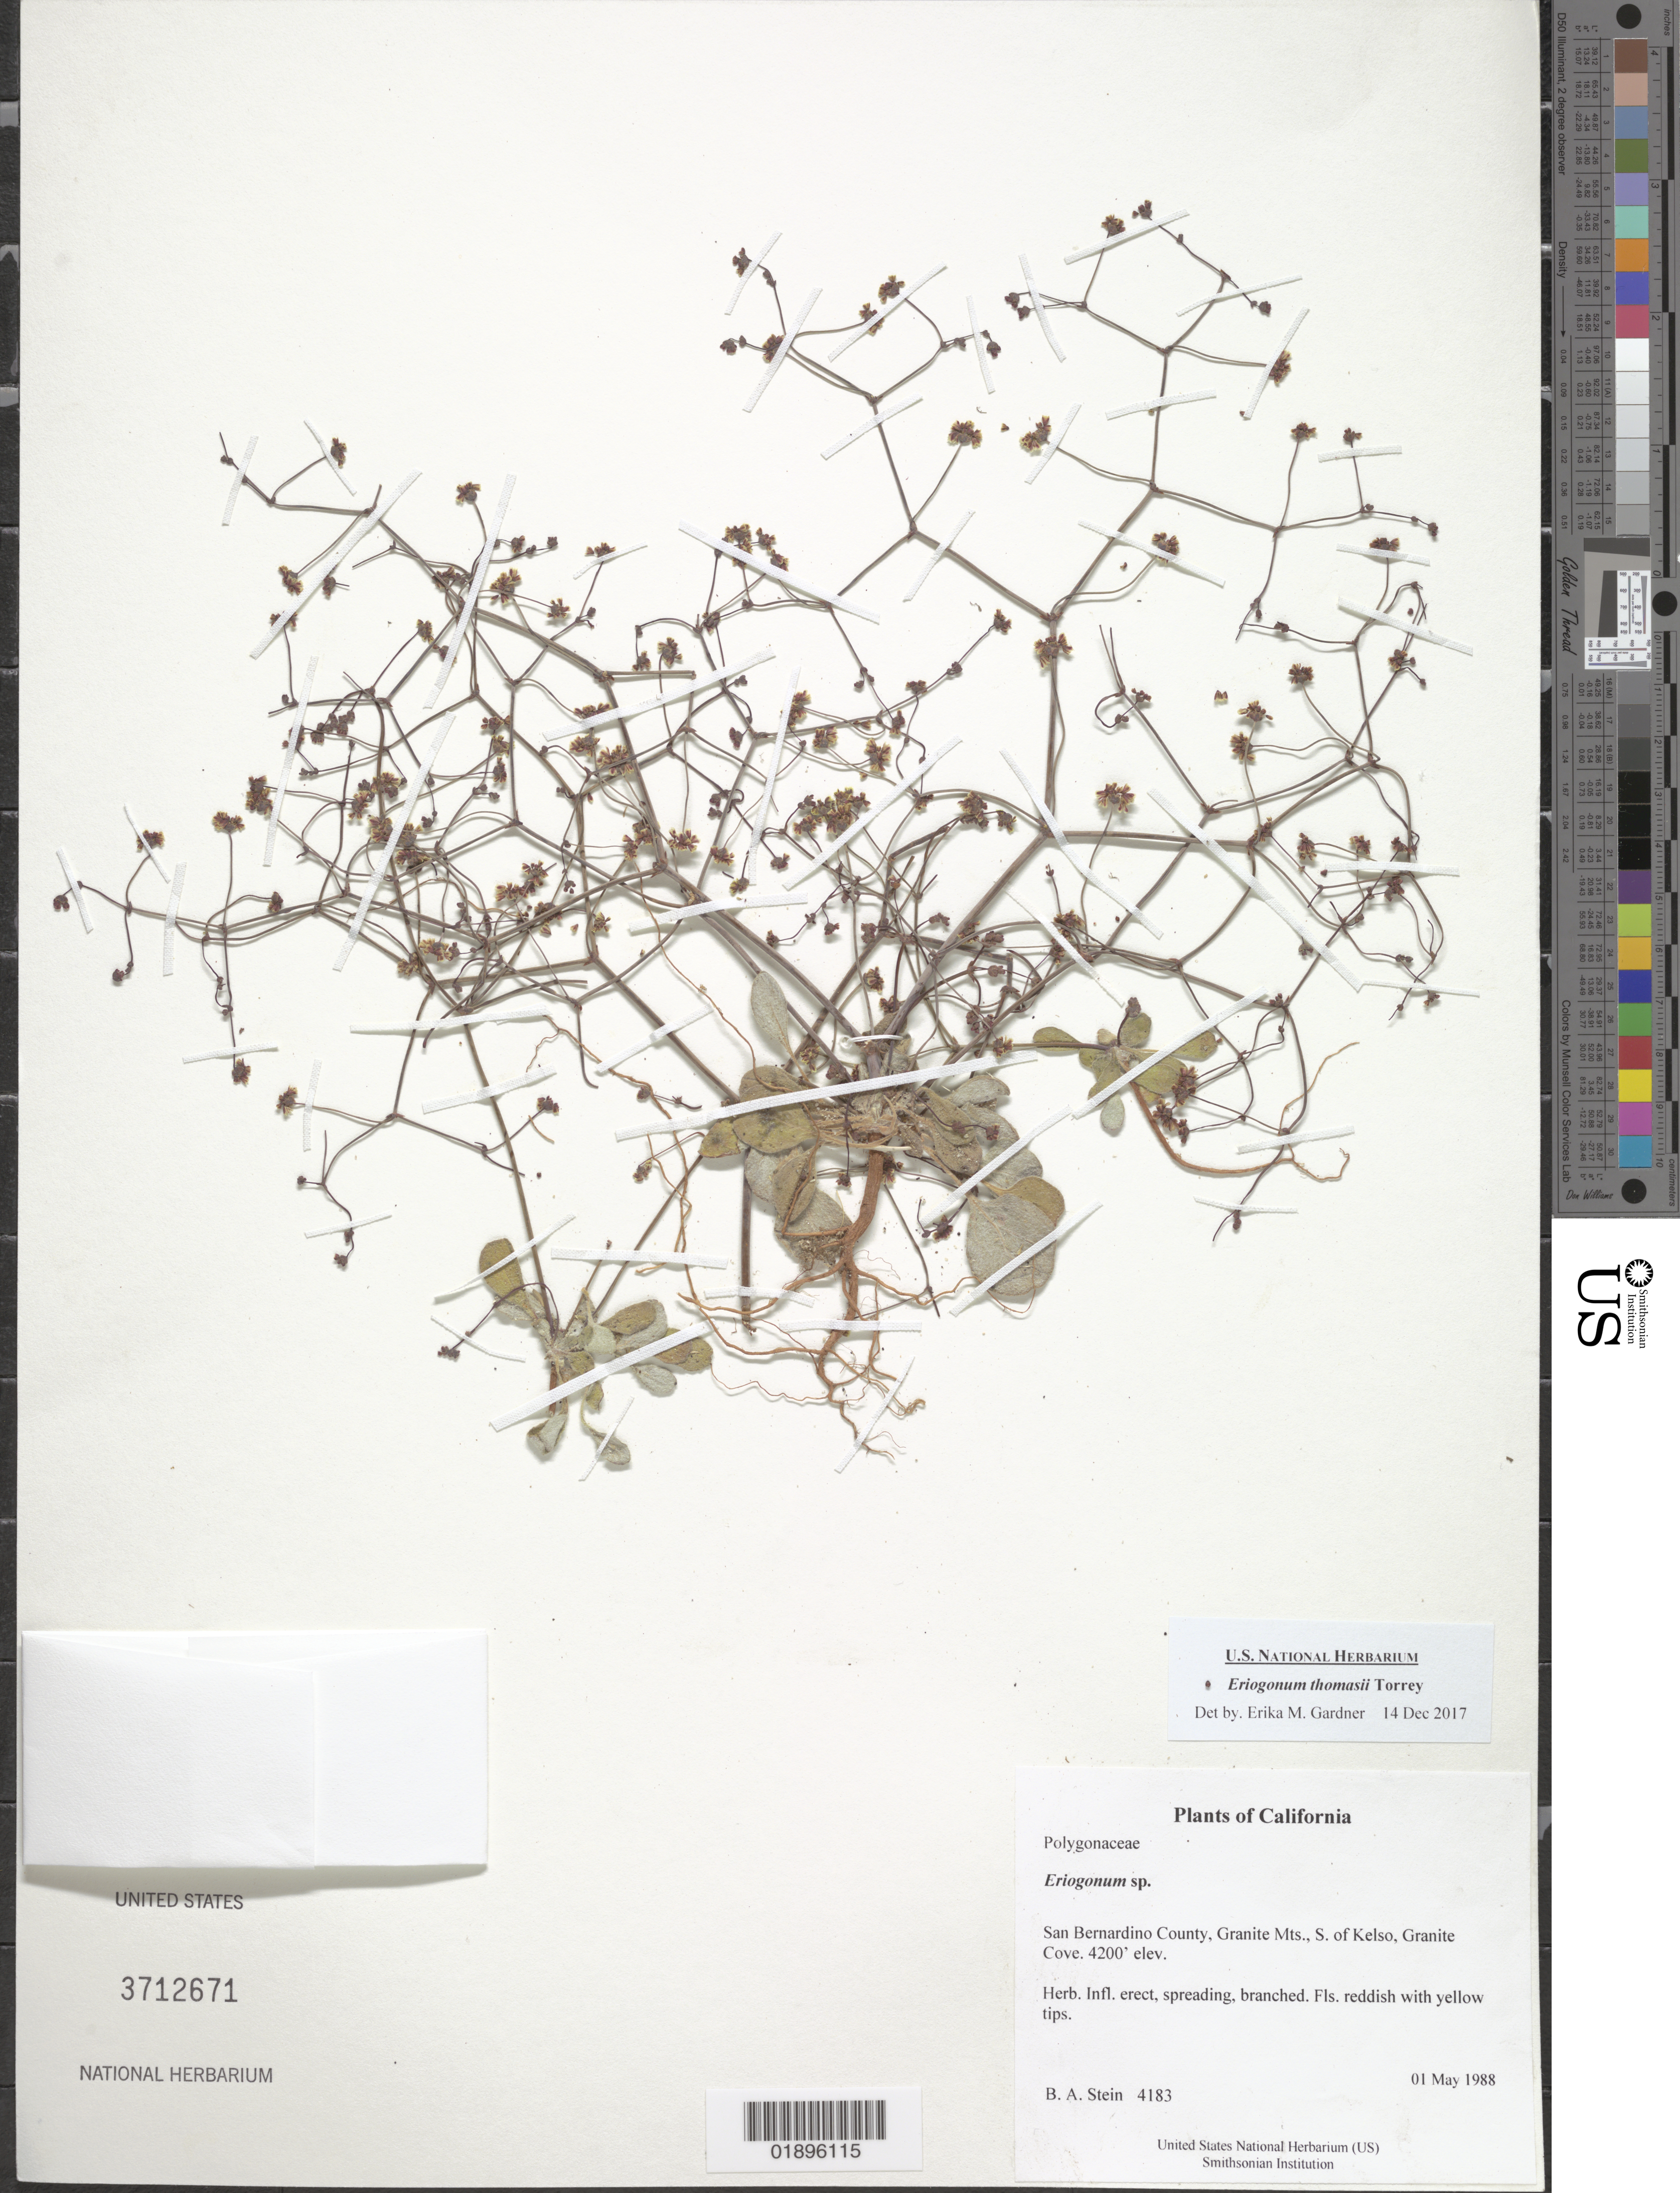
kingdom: Plantae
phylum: Tracheophyta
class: Magnoliopsida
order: Caryophyllales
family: Polygonaceae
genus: Eriogonum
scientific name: Eriogonum thomasii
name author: Torr.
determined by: Gardner, E. M.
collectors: B. A. Stein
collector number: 4183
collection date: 1988-05-01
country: United States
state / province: California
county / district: San Bernardino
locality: Granite Mts., S. of Kelso, Granite Cove.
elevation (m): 1280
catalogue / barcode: US 3712671